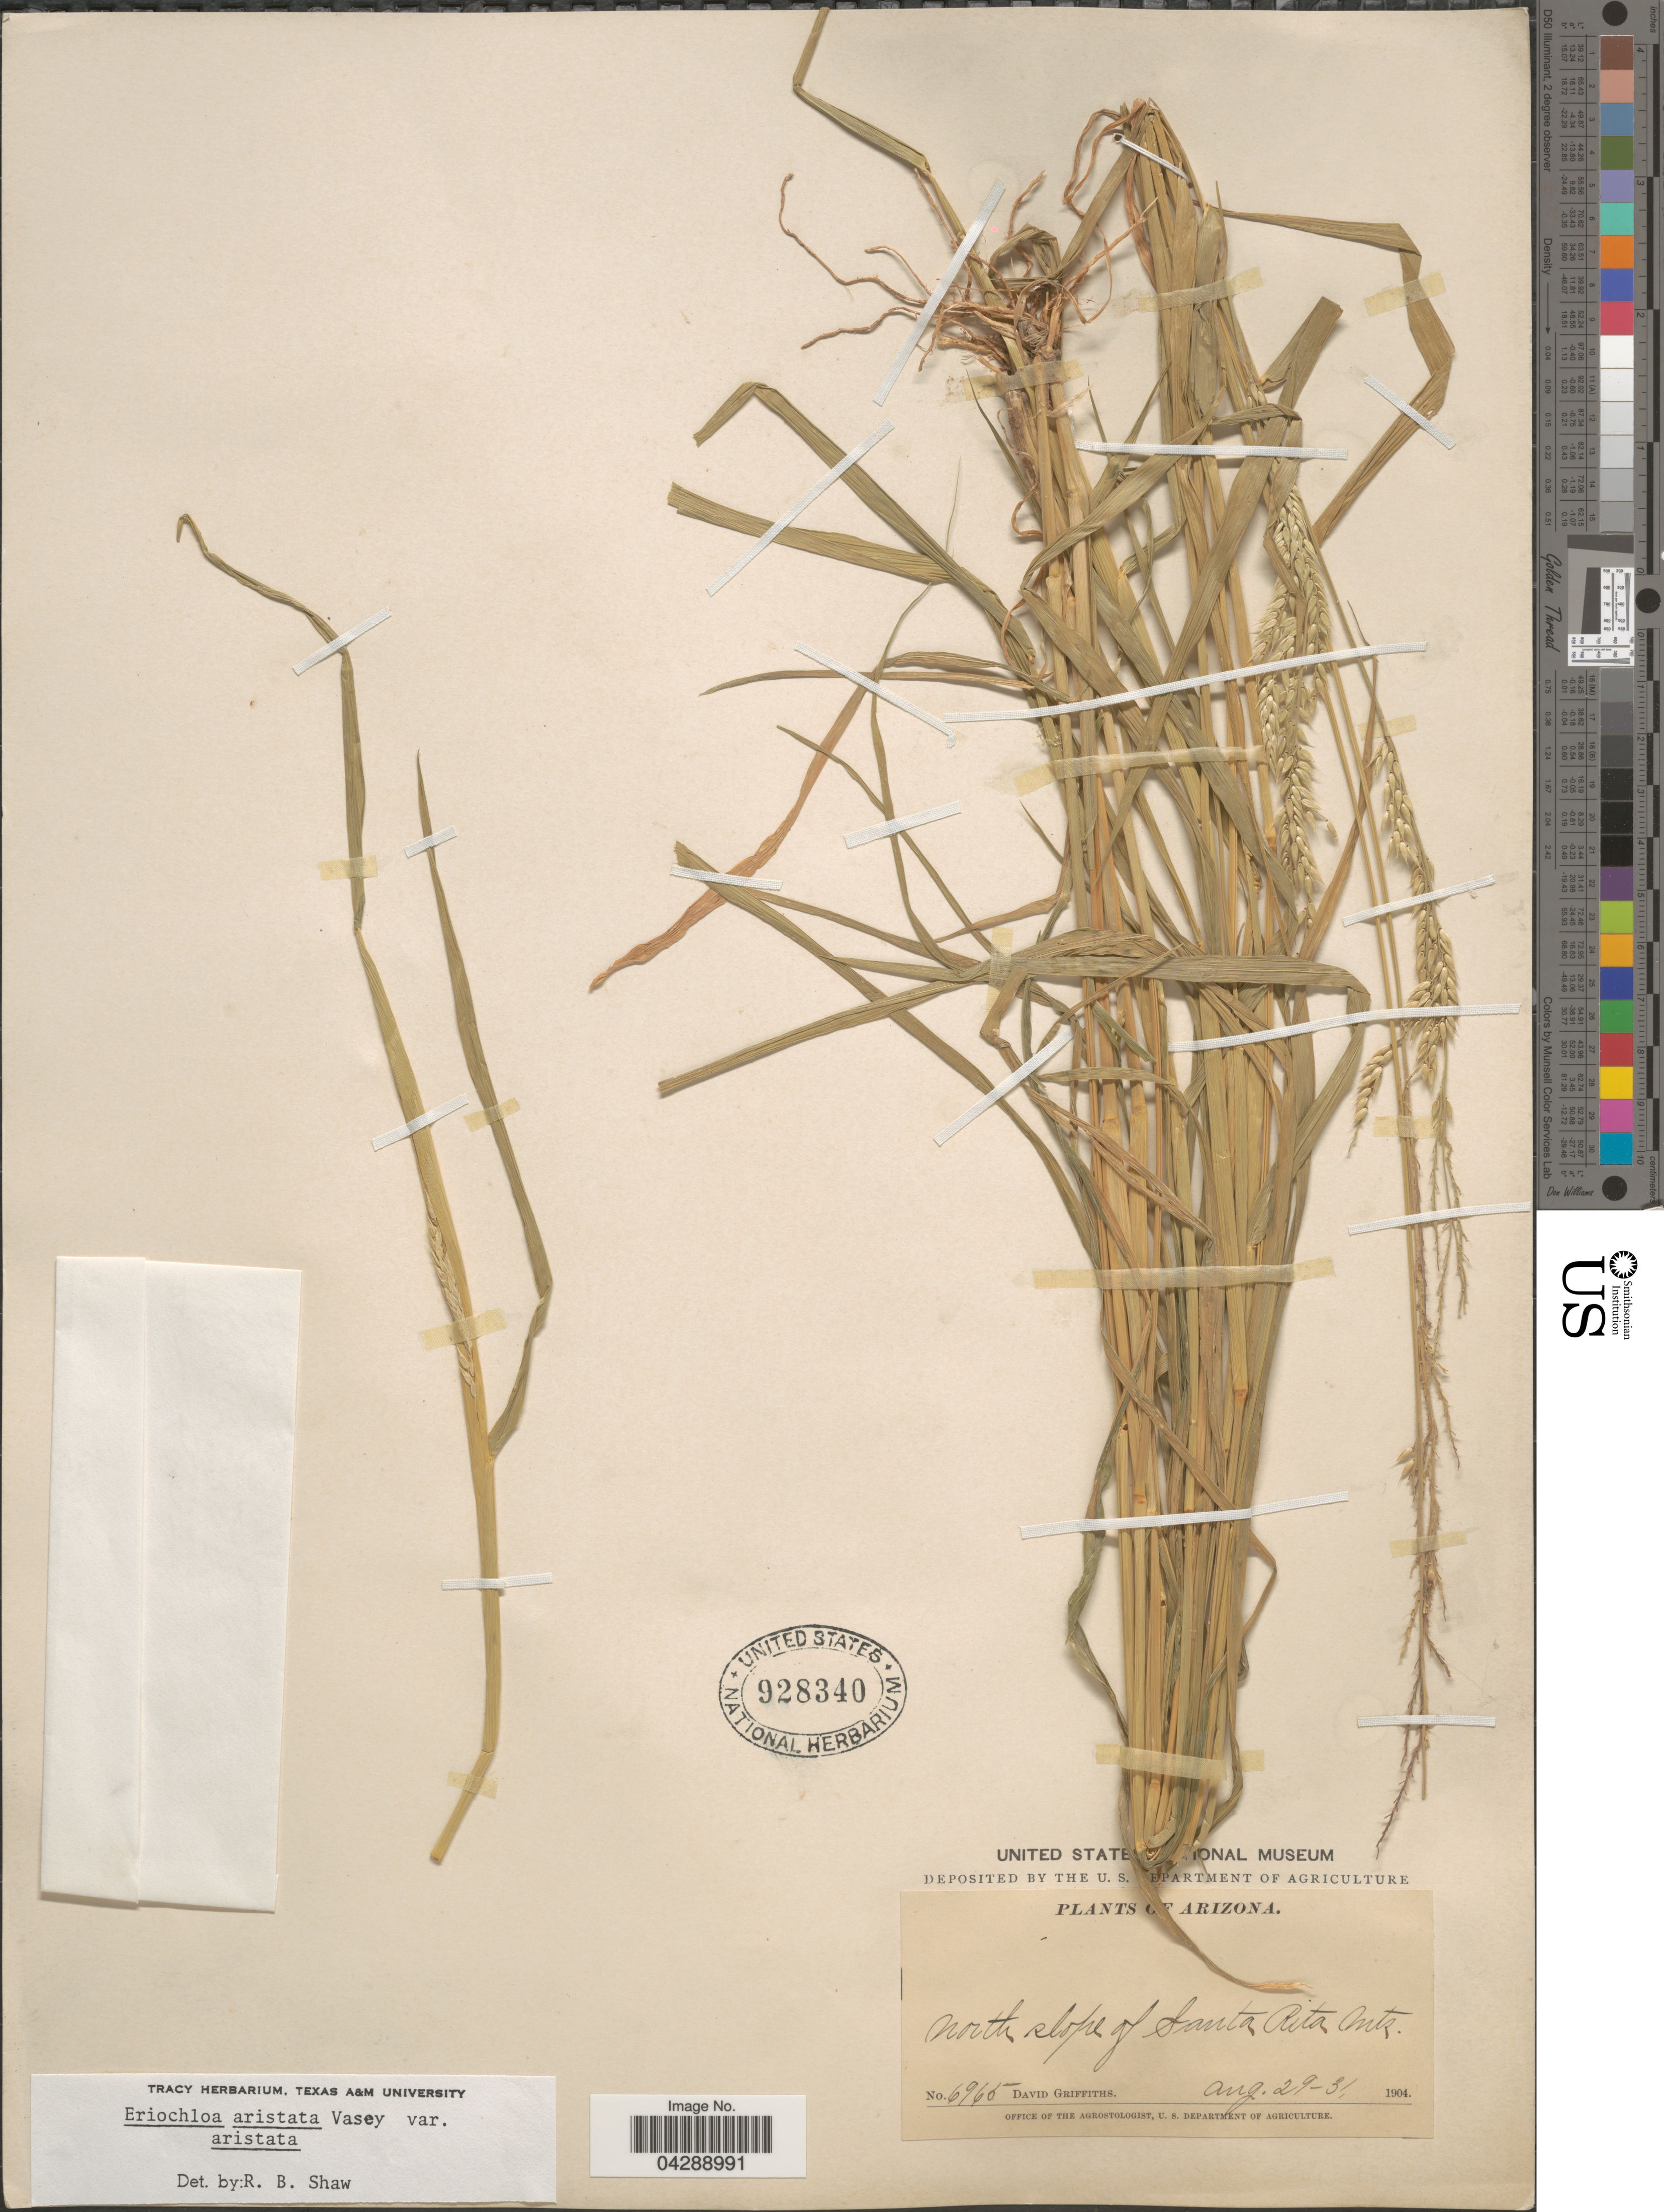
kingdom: Plantae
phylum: Tracheophyta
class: Liliopsida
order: Poales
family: Poaceae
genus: Eriochloa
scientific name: Eriochloa aristata var. aristata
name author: Vasey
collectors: D. Griffiths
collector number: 6965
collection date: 1904-08-29/1904-08-31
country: United States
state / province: Arizona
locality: North slope of Santa Rita Mts.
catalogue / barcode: US 928340